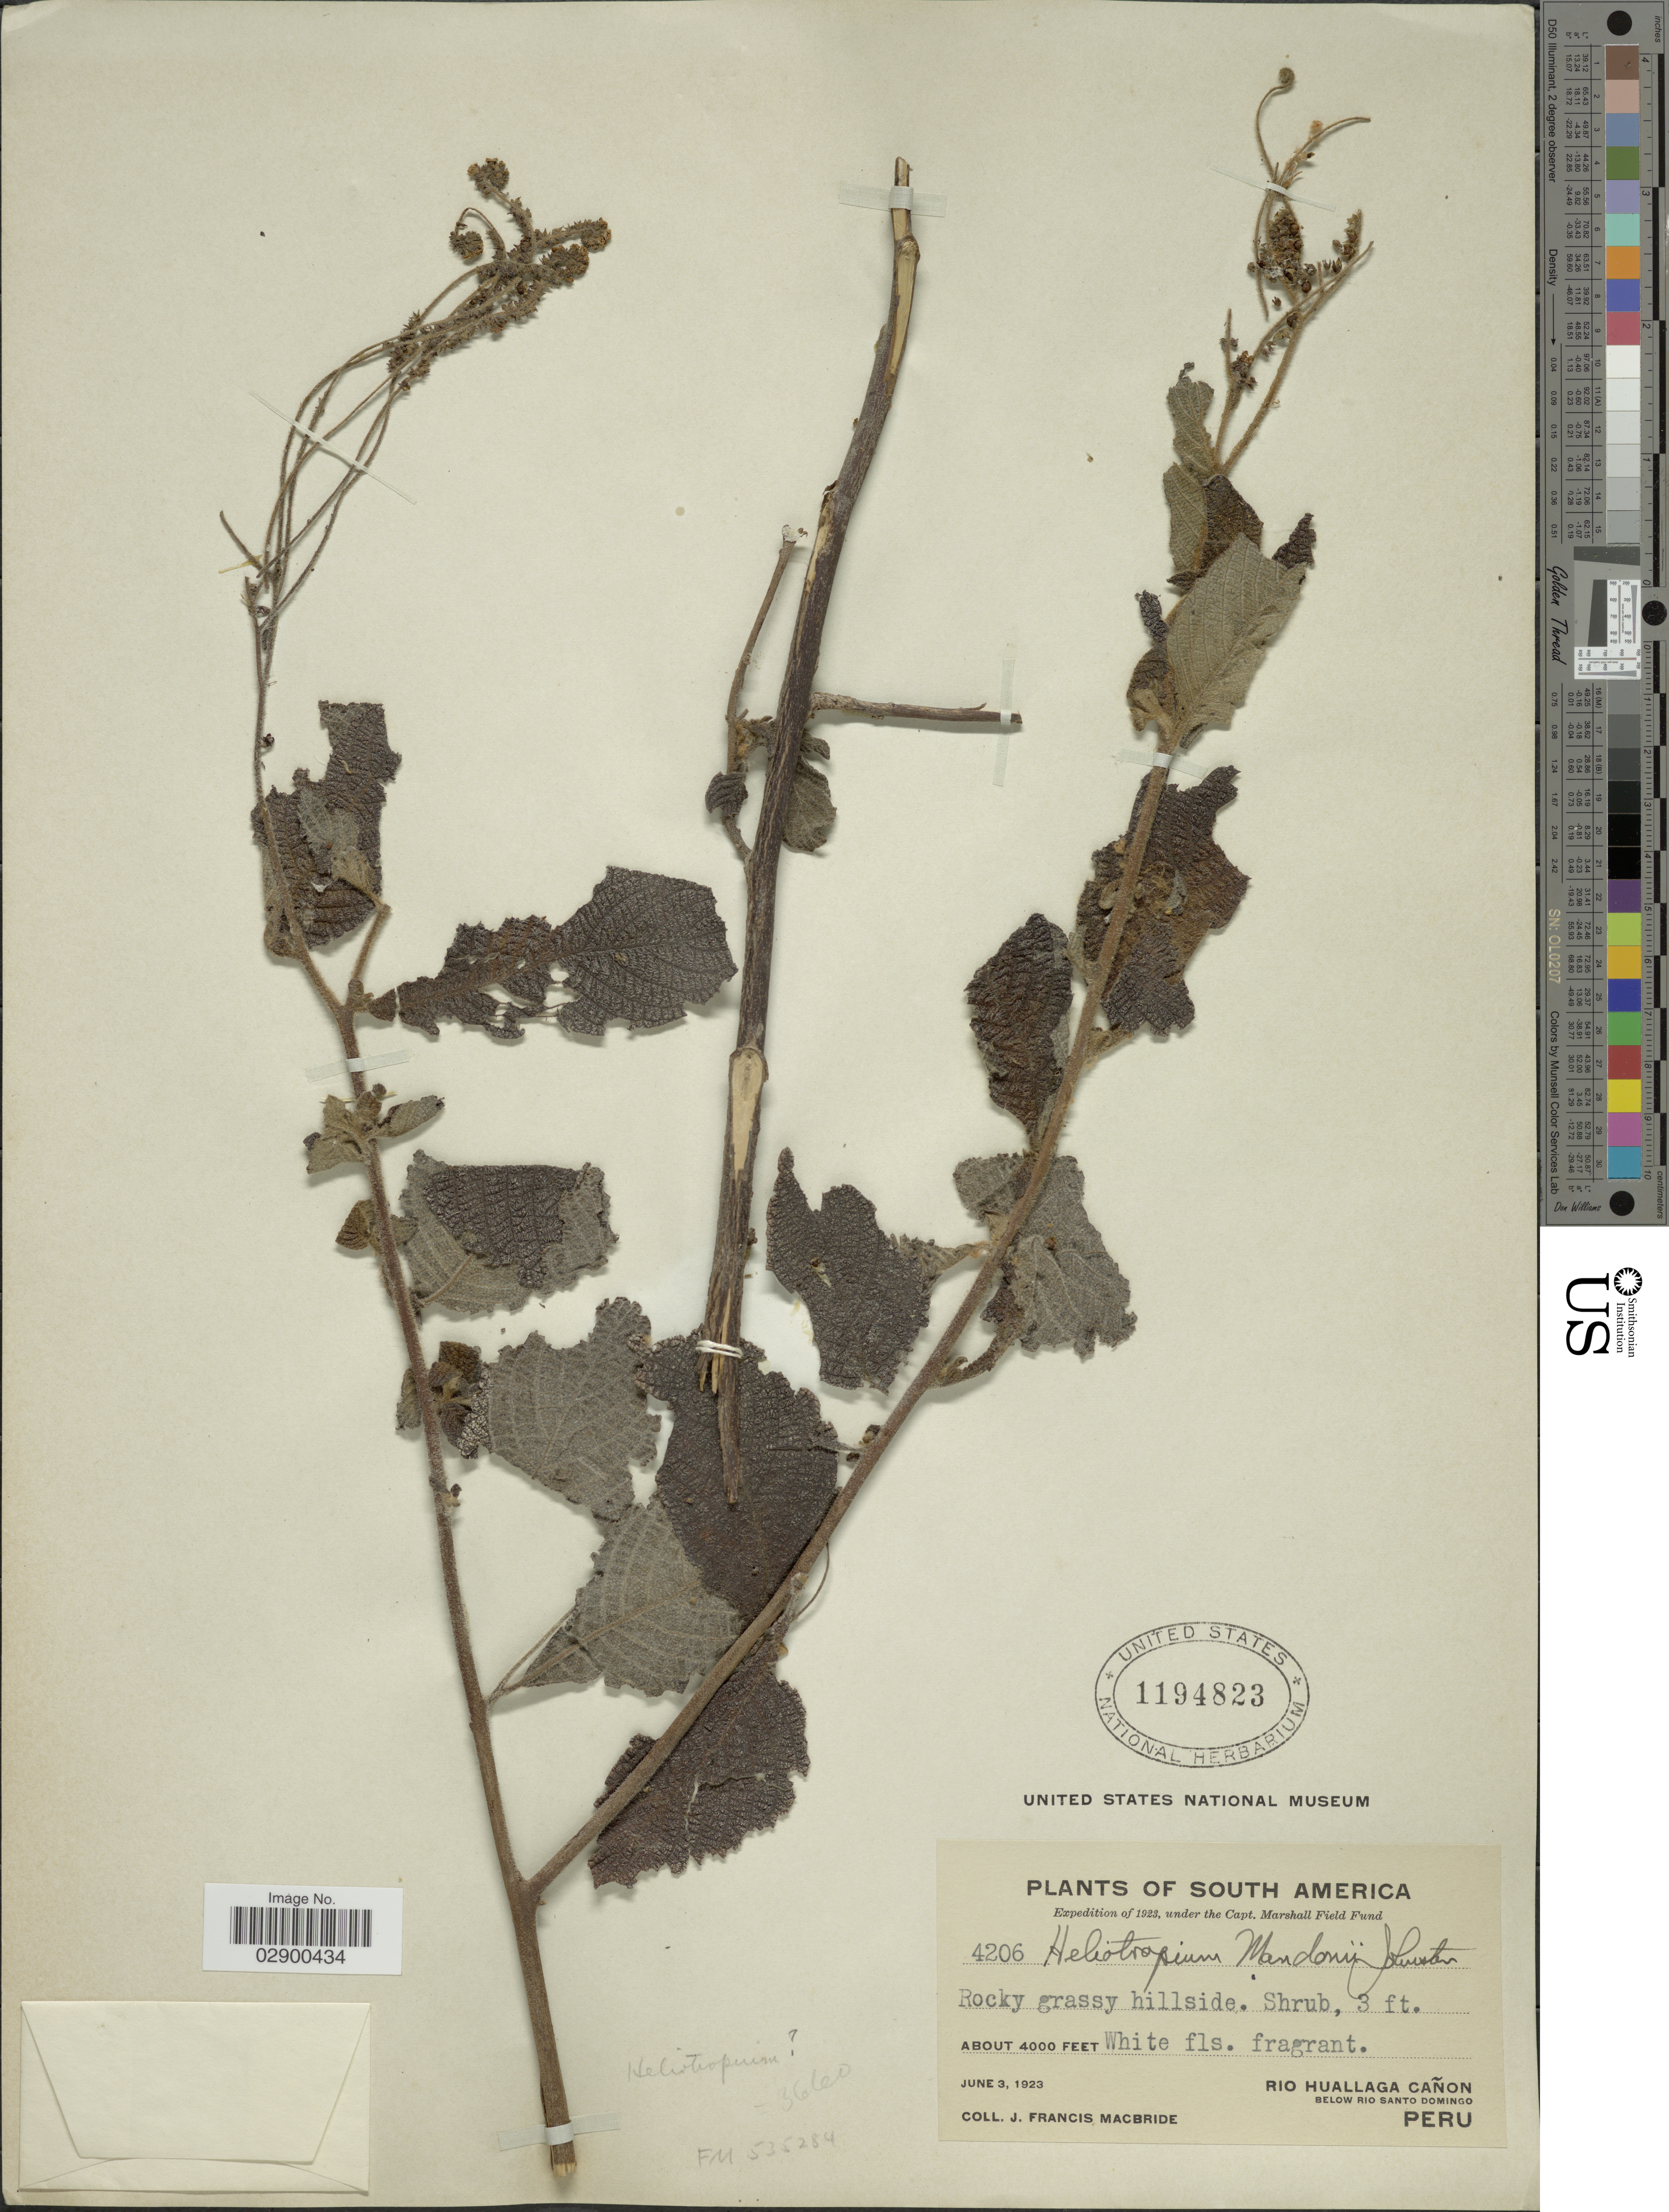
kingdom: Plantae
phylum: Tracheophyta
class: Magnoliopsida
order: Boraginales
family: Heliotropiaceae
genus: Heliotropium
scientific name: Heliotropium mandonii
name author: I.M. Johnst.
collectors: J. F. Macbride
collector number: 4206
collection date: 1923-06-03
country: Peru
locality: Rio Huallaga Cañon, Below Rio Santo Domingo.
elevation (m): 1219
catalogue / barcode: US 1194823